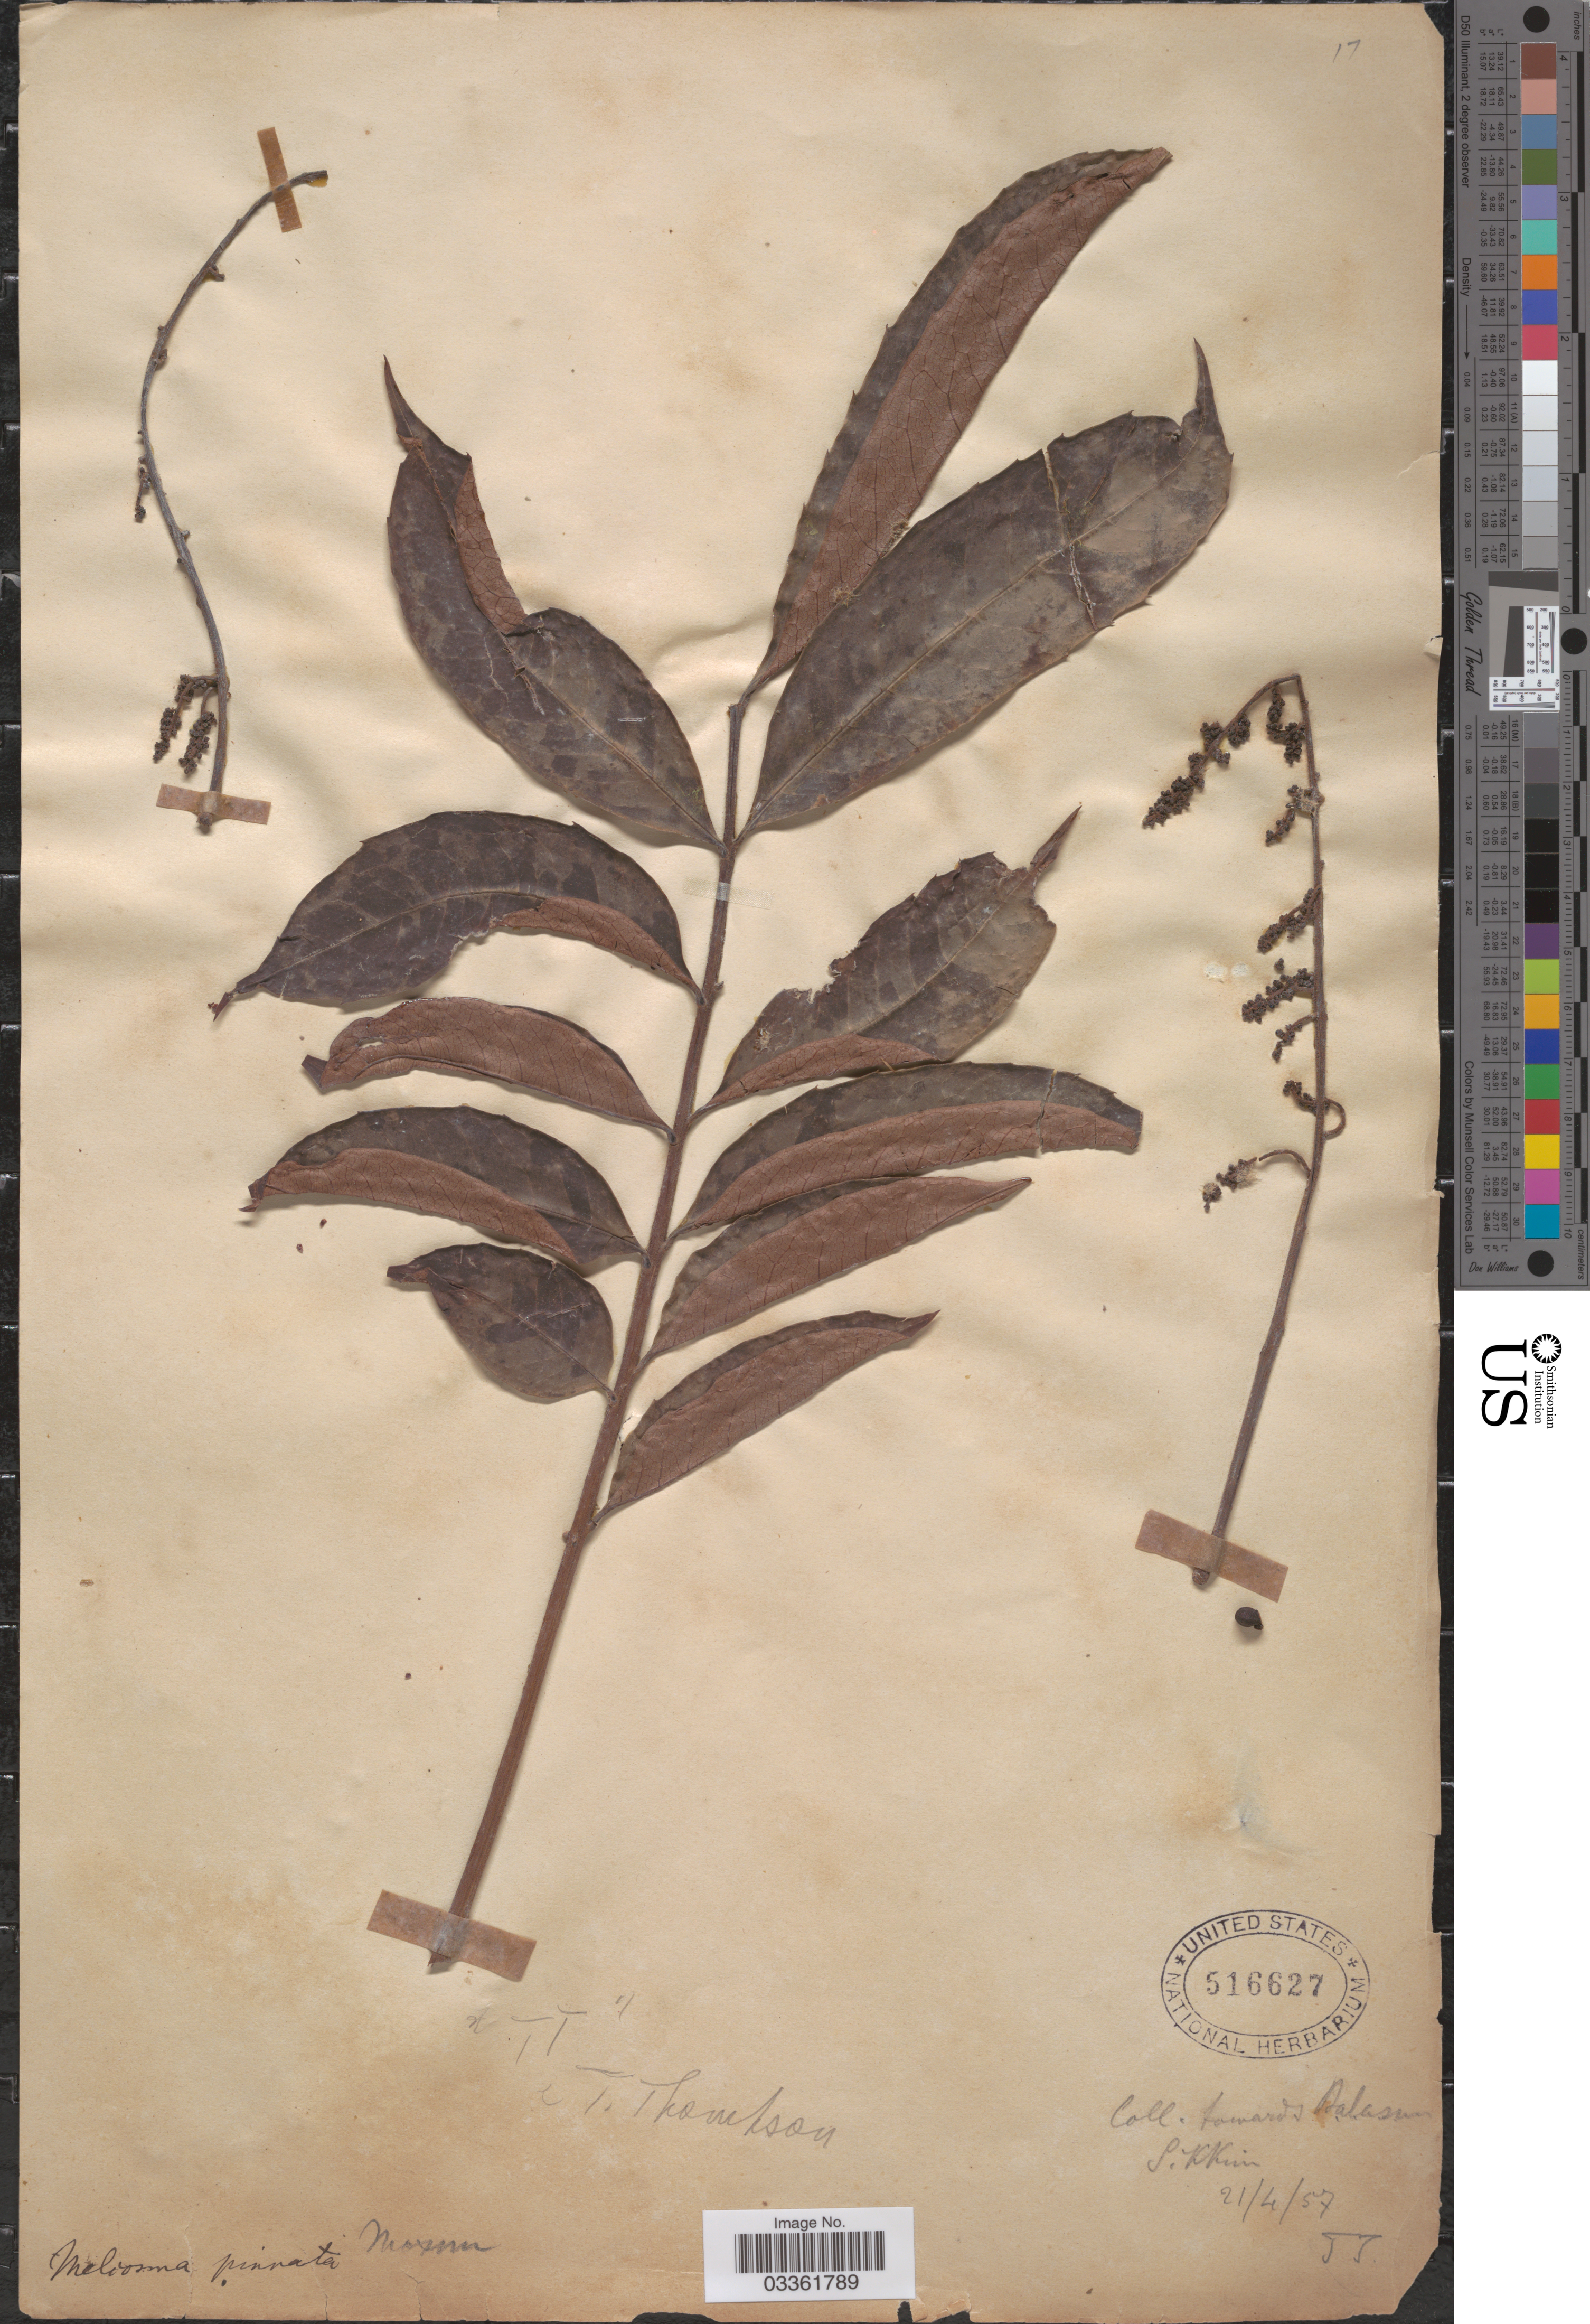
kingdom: Plantae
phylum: Tracheophyta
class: Magnoliopsida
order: Proteales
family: Sabiaceae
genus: Meliosma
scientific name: Meliosma pinnata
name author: Maxim.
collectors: T. Thompson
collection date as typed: Transcribed d/m/y: 21/4/57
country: India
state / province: Sikkim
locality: Towards Balasam [interpreted].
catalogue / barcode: US 516627